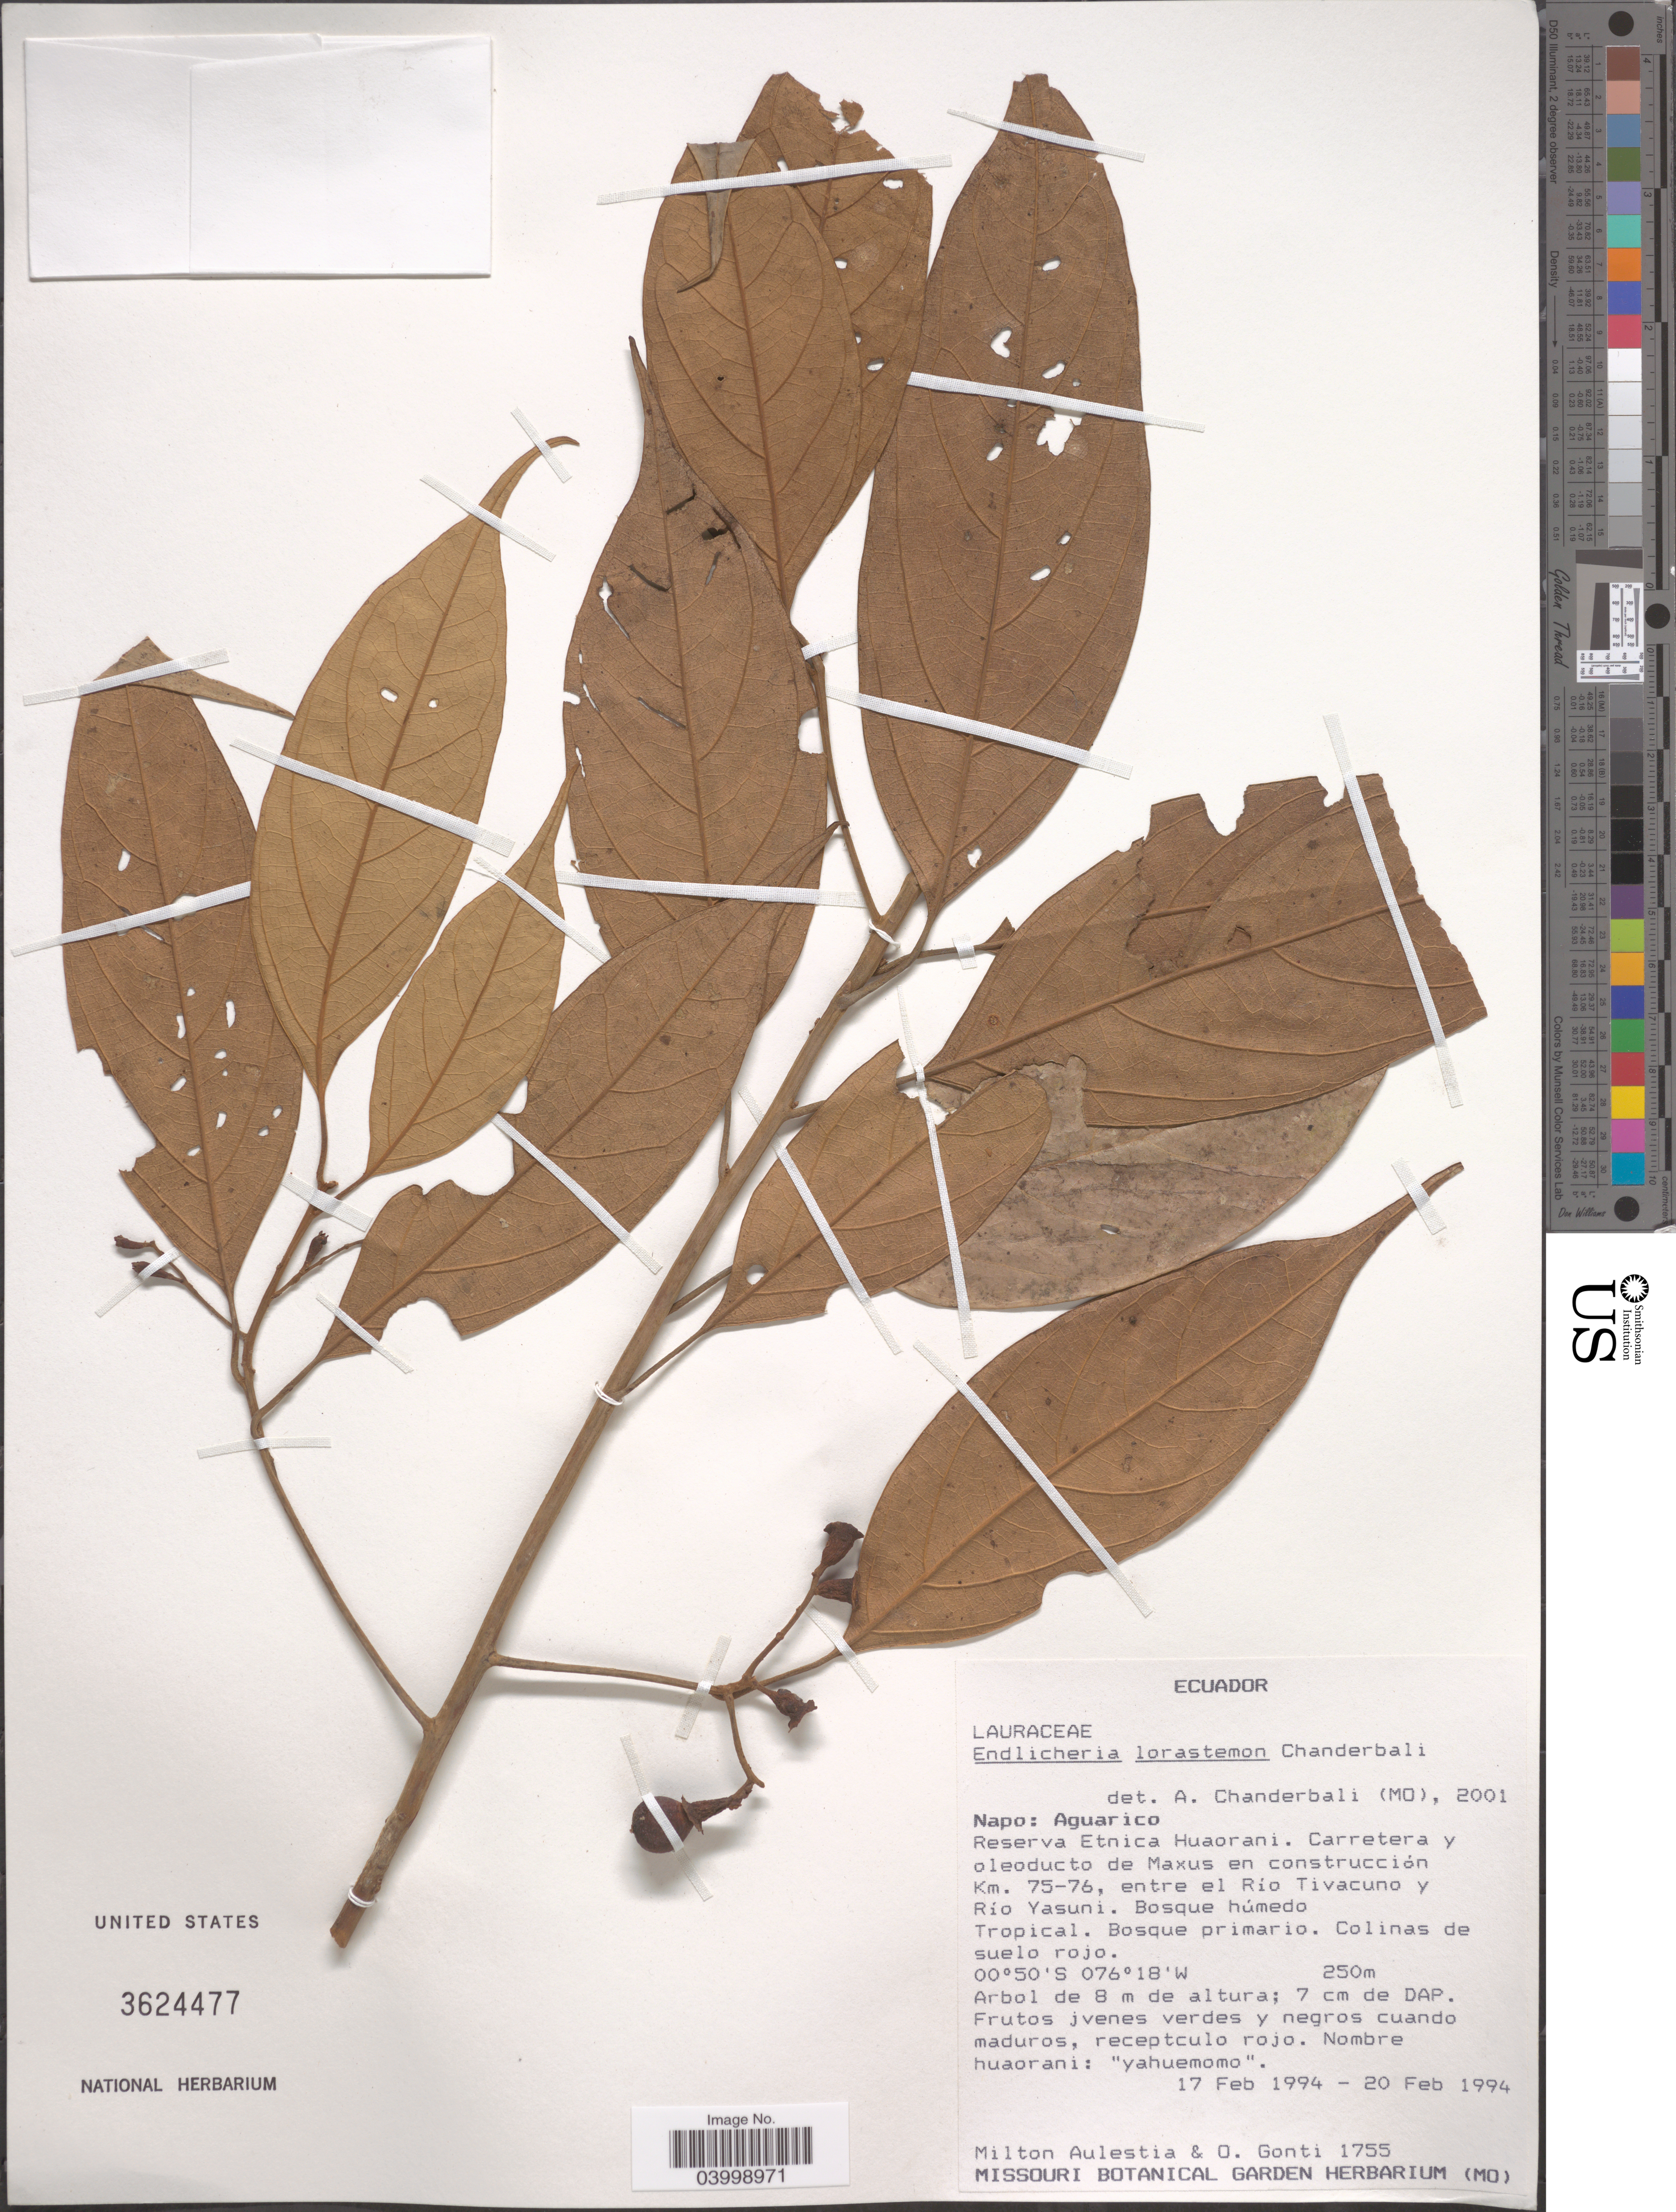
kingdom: Plantae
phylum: Tracheophyta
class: Magnoliopsida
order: Laurales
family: Lauraceae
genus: Endlicheria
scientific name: Endlicheria lorastemon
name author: Chanderb.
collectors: M. Aulestia & O. Gonti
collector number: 1755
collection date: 1994-02-17/1994-02-20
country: Ecuador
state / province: Napo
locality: Aguarico. Reserva Etnica Huaoroni. Carretera y oleoducto de Maxus en construcción Km. 75-76, entre el Río Tivacuno y Río Yasuni.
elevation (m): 250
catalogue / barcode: US 3624477